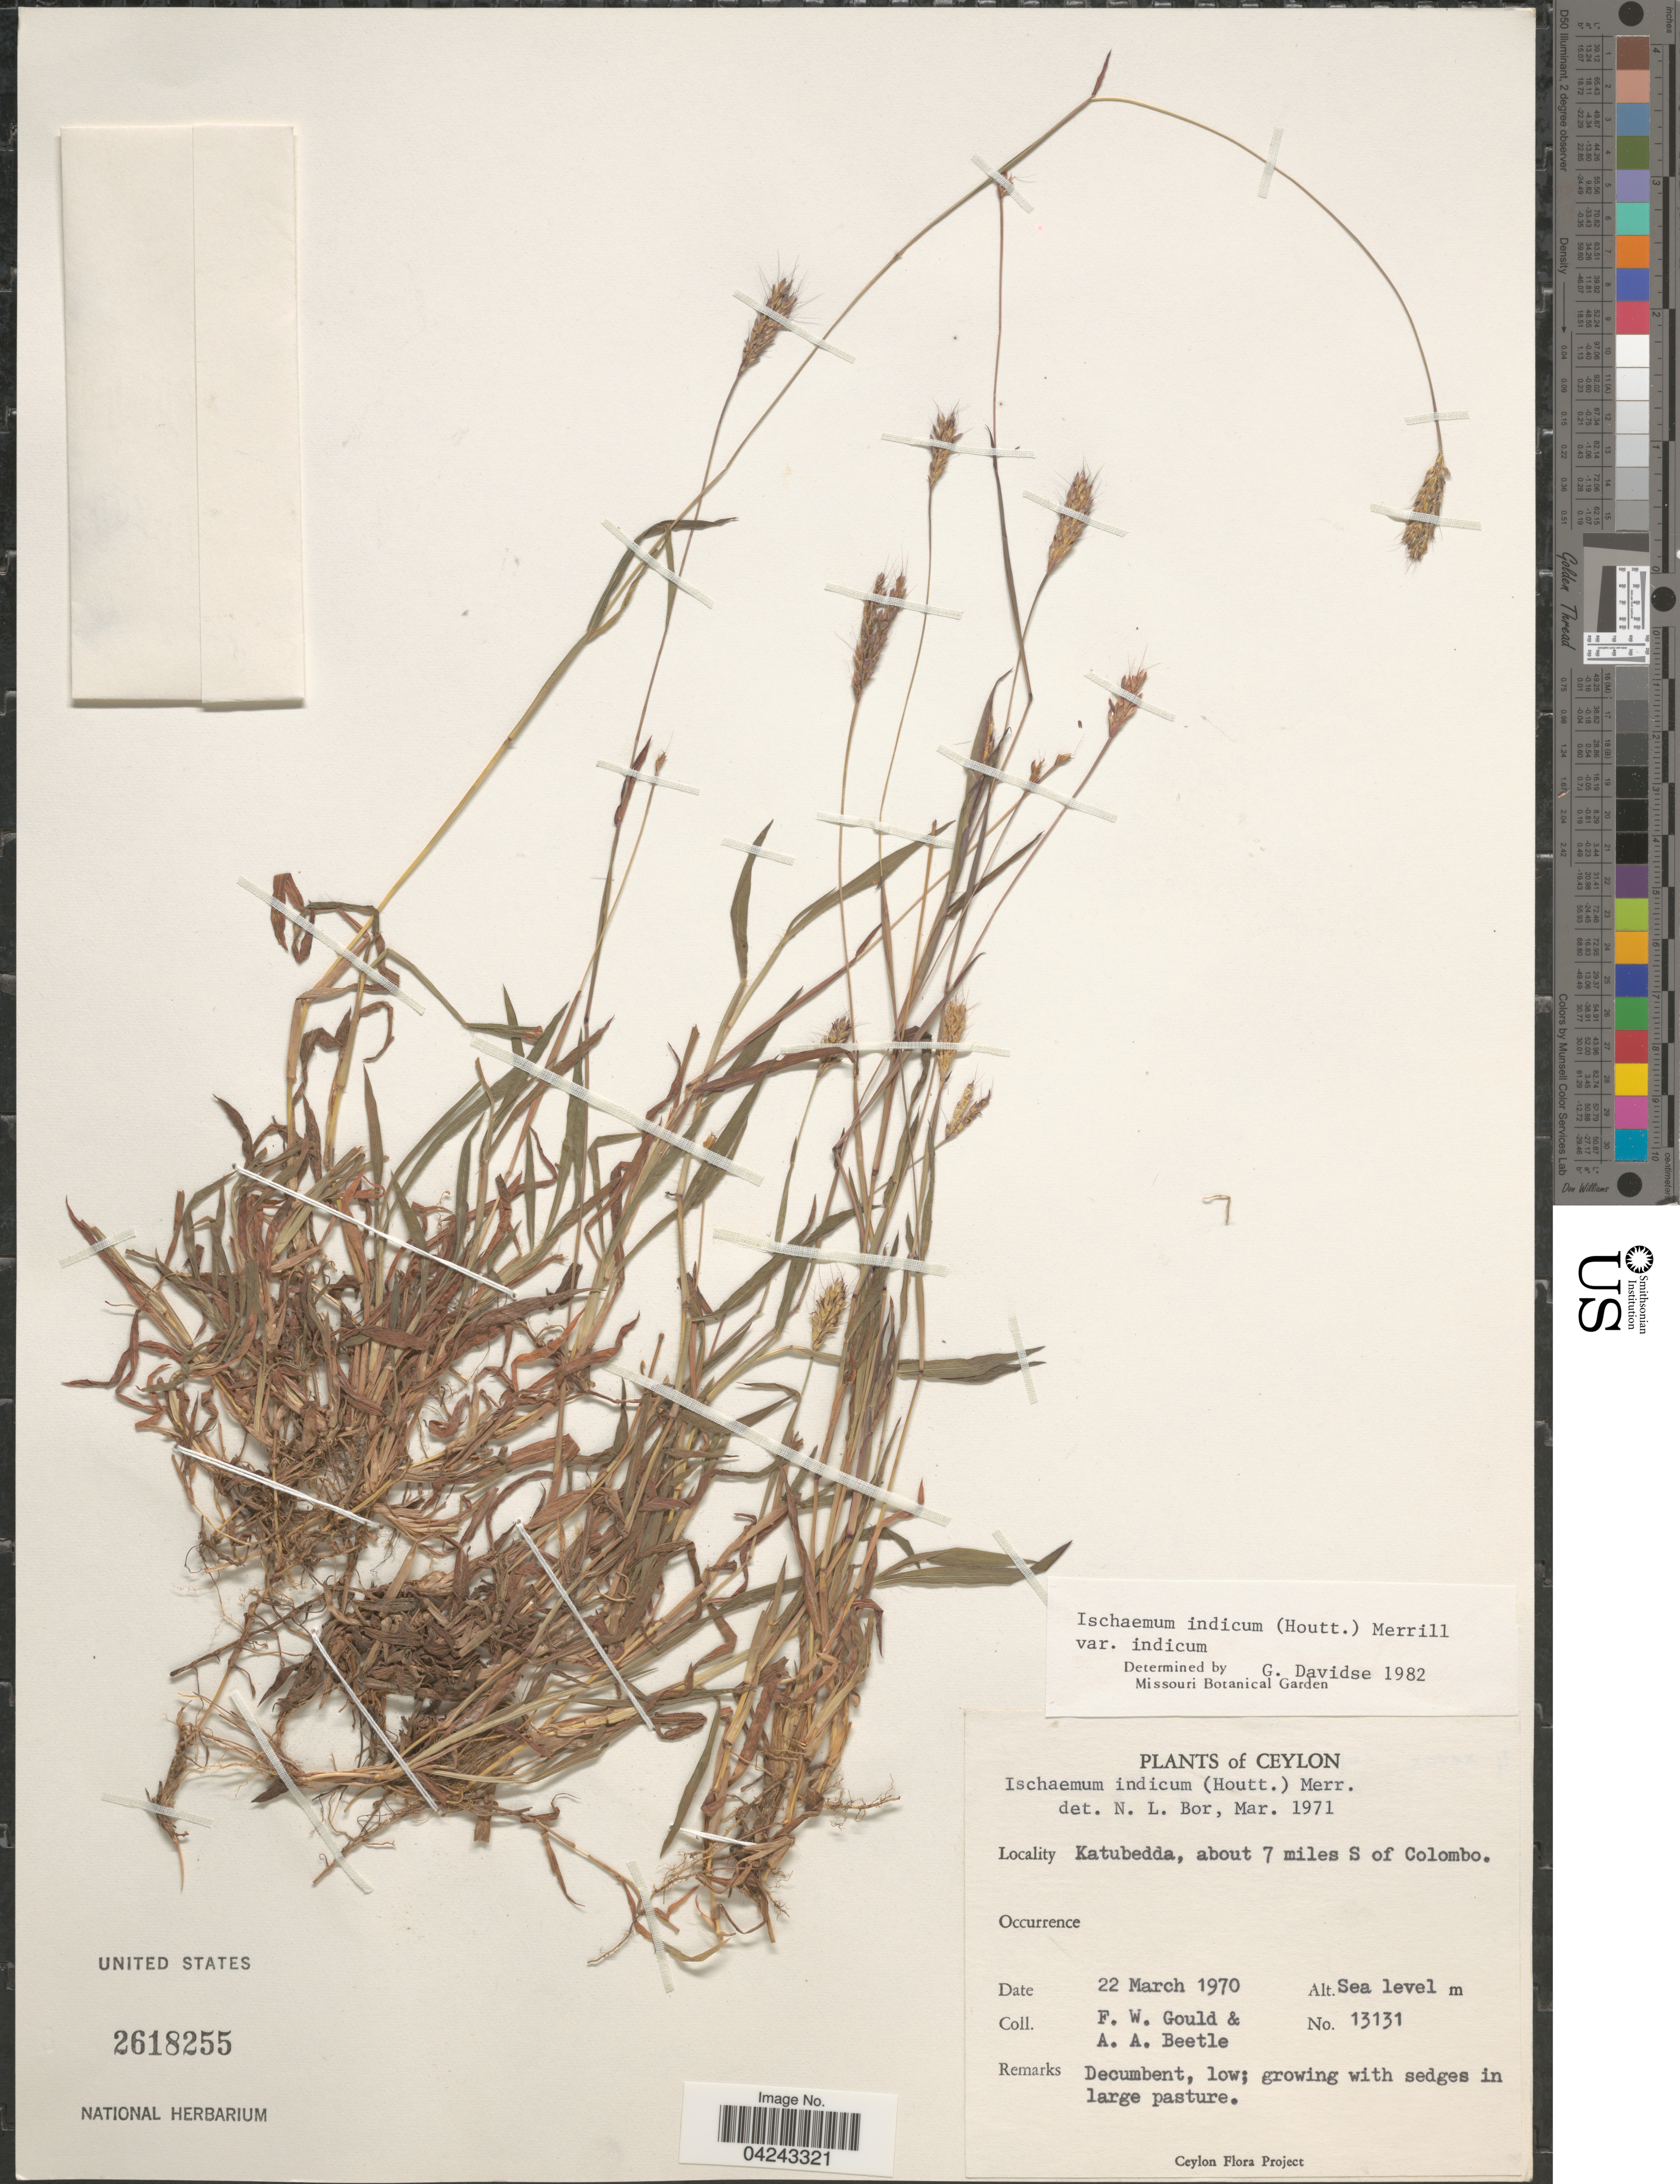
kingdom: Plantae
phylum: Tracheophyta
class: Liliopsida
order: Poales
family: Poaceae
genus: Ischaemum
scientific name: Ischaemum ciliare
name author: Retz.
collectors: F. W. Gould & A. A. Beetle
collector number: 13131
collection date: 1970-03-22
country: Sri Lanka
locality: Ceylon. Katubedda, about 7 miles S of Colombo.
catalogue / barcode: US 2618255